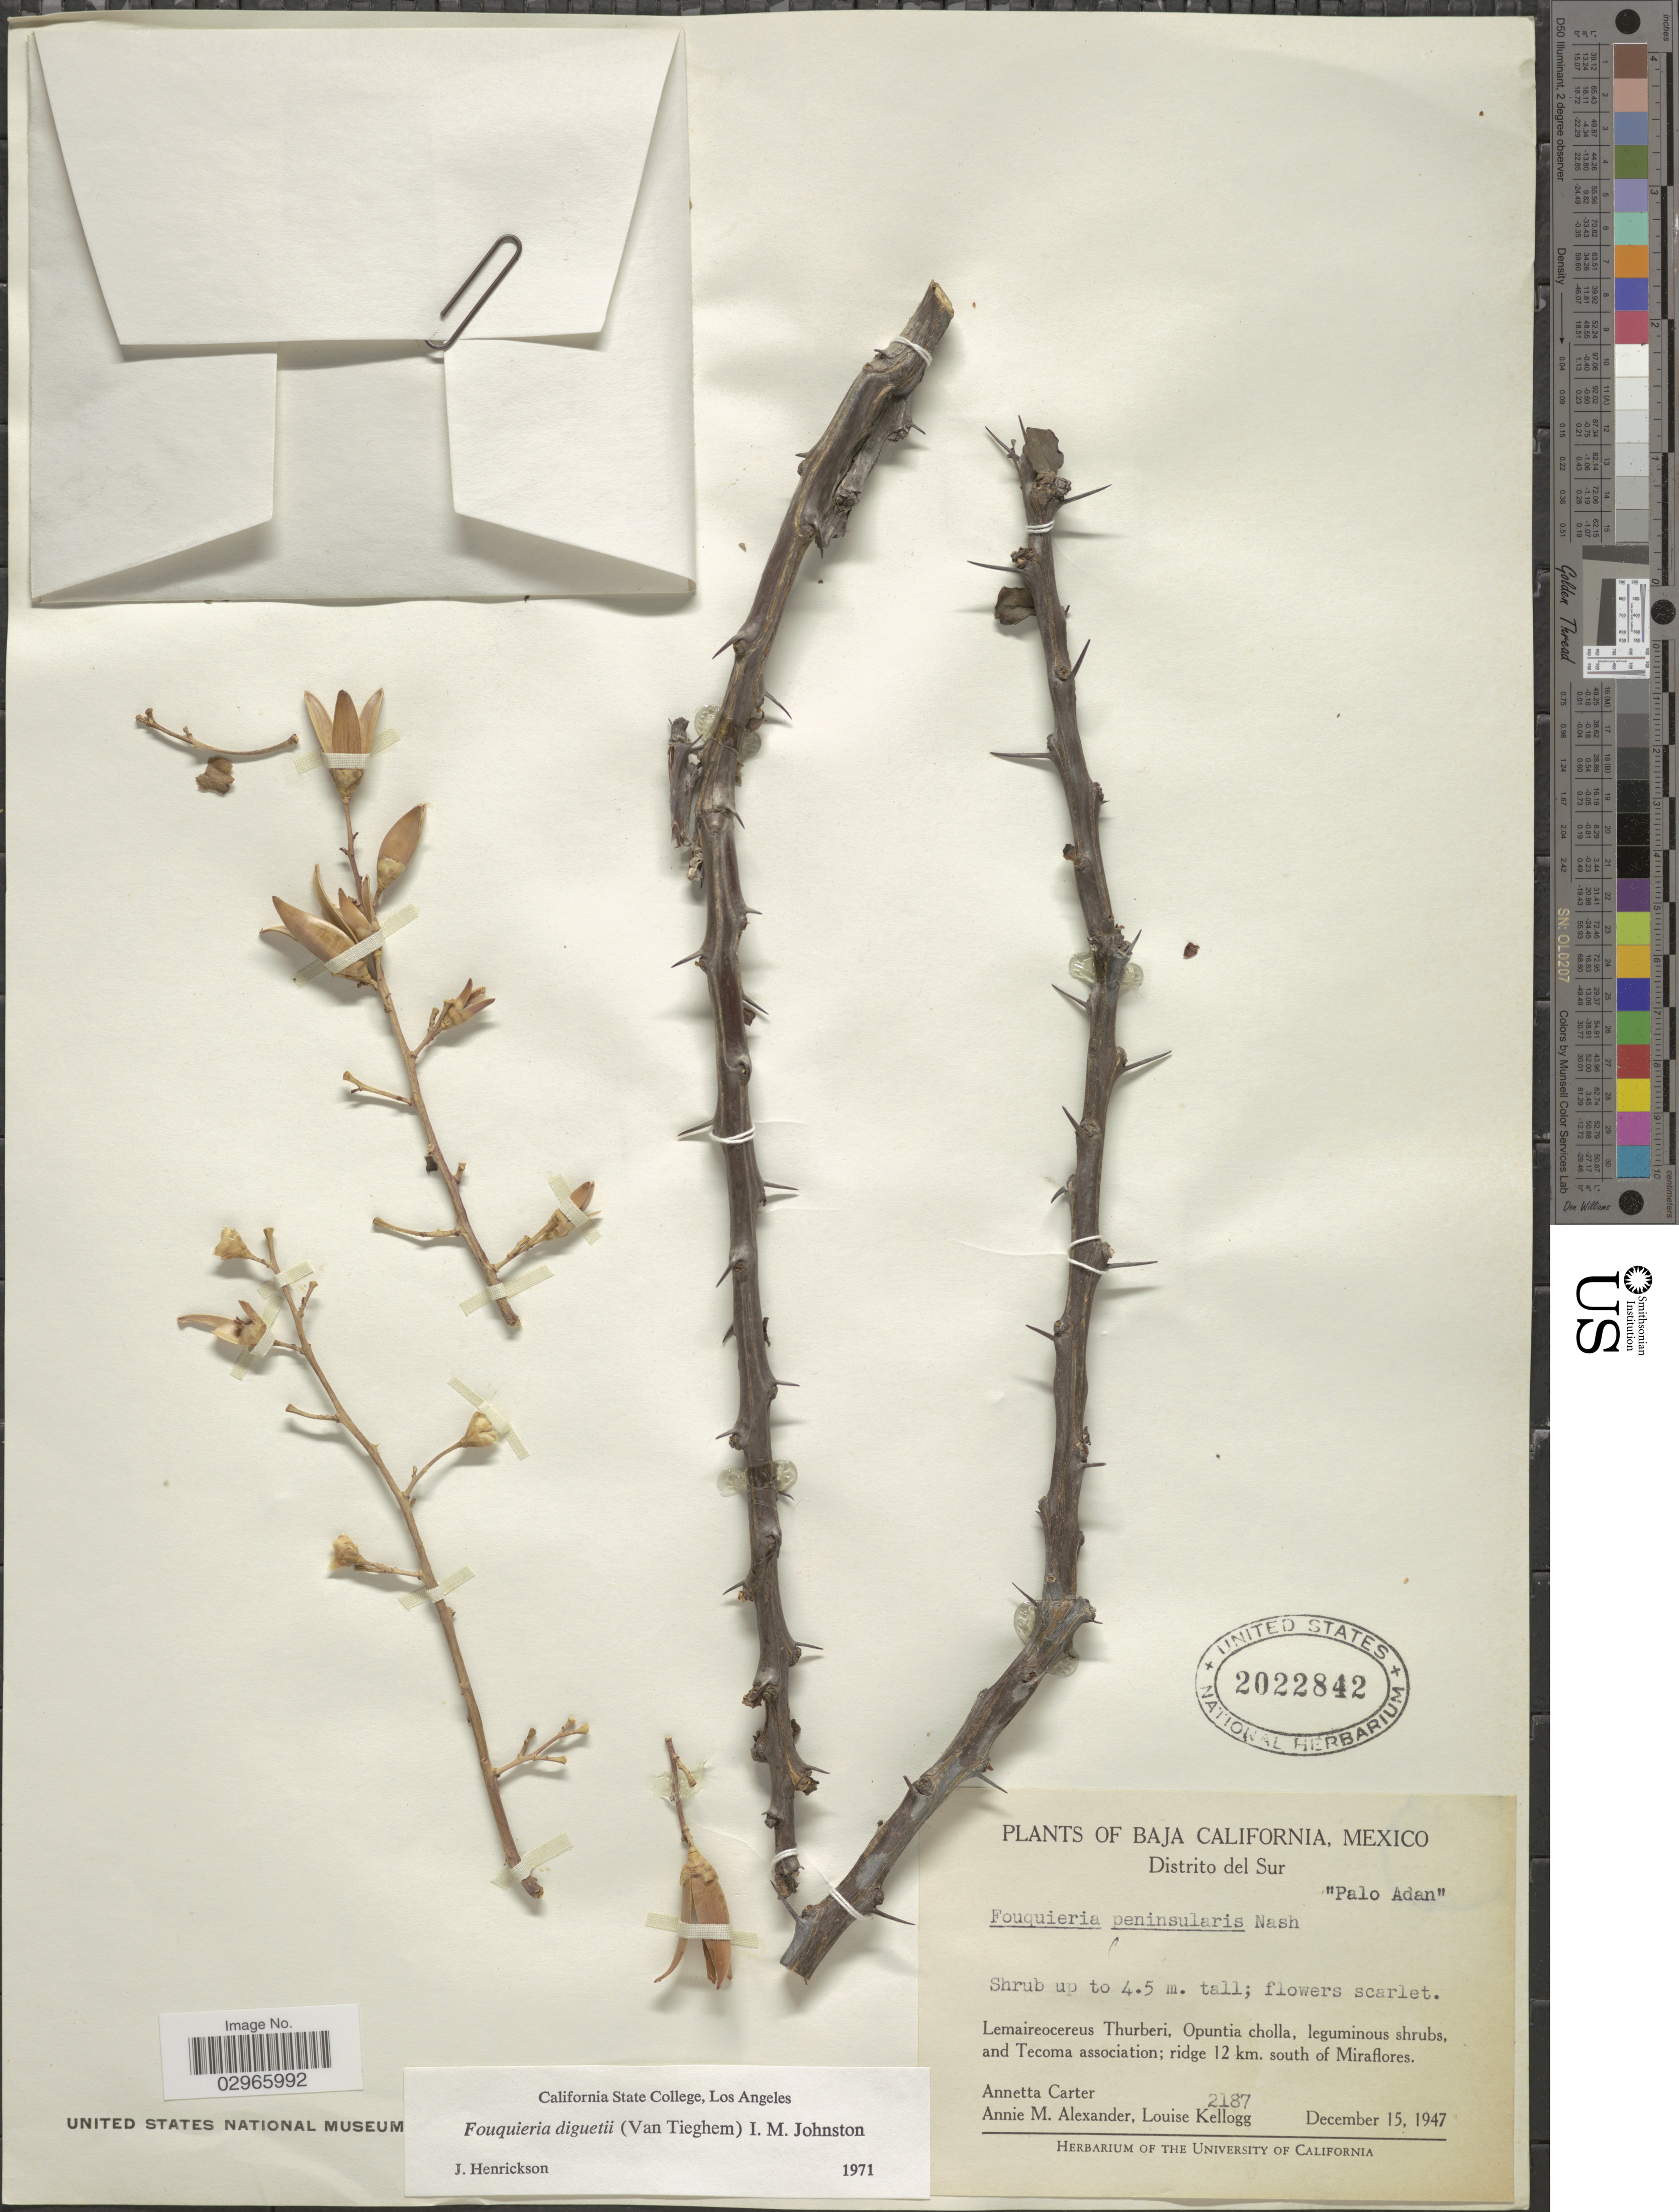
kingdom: Plantae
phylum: Tracheophyta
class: Magnoliopsida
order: Ericales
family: Fouquieriaceae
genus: Fouquieria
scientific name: Fouquieria diguetii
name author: (Tiegh.) I.M. Johnst.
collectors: A. Carter, A. M. Alexander & L. Kellog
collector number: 2187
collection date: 1947-12-15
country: Mexico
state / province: Baja California Sur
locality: Distrito del Sur. "Palo Adan". Ridge 12 km. south of Miraflores.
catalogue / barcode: US 2022842